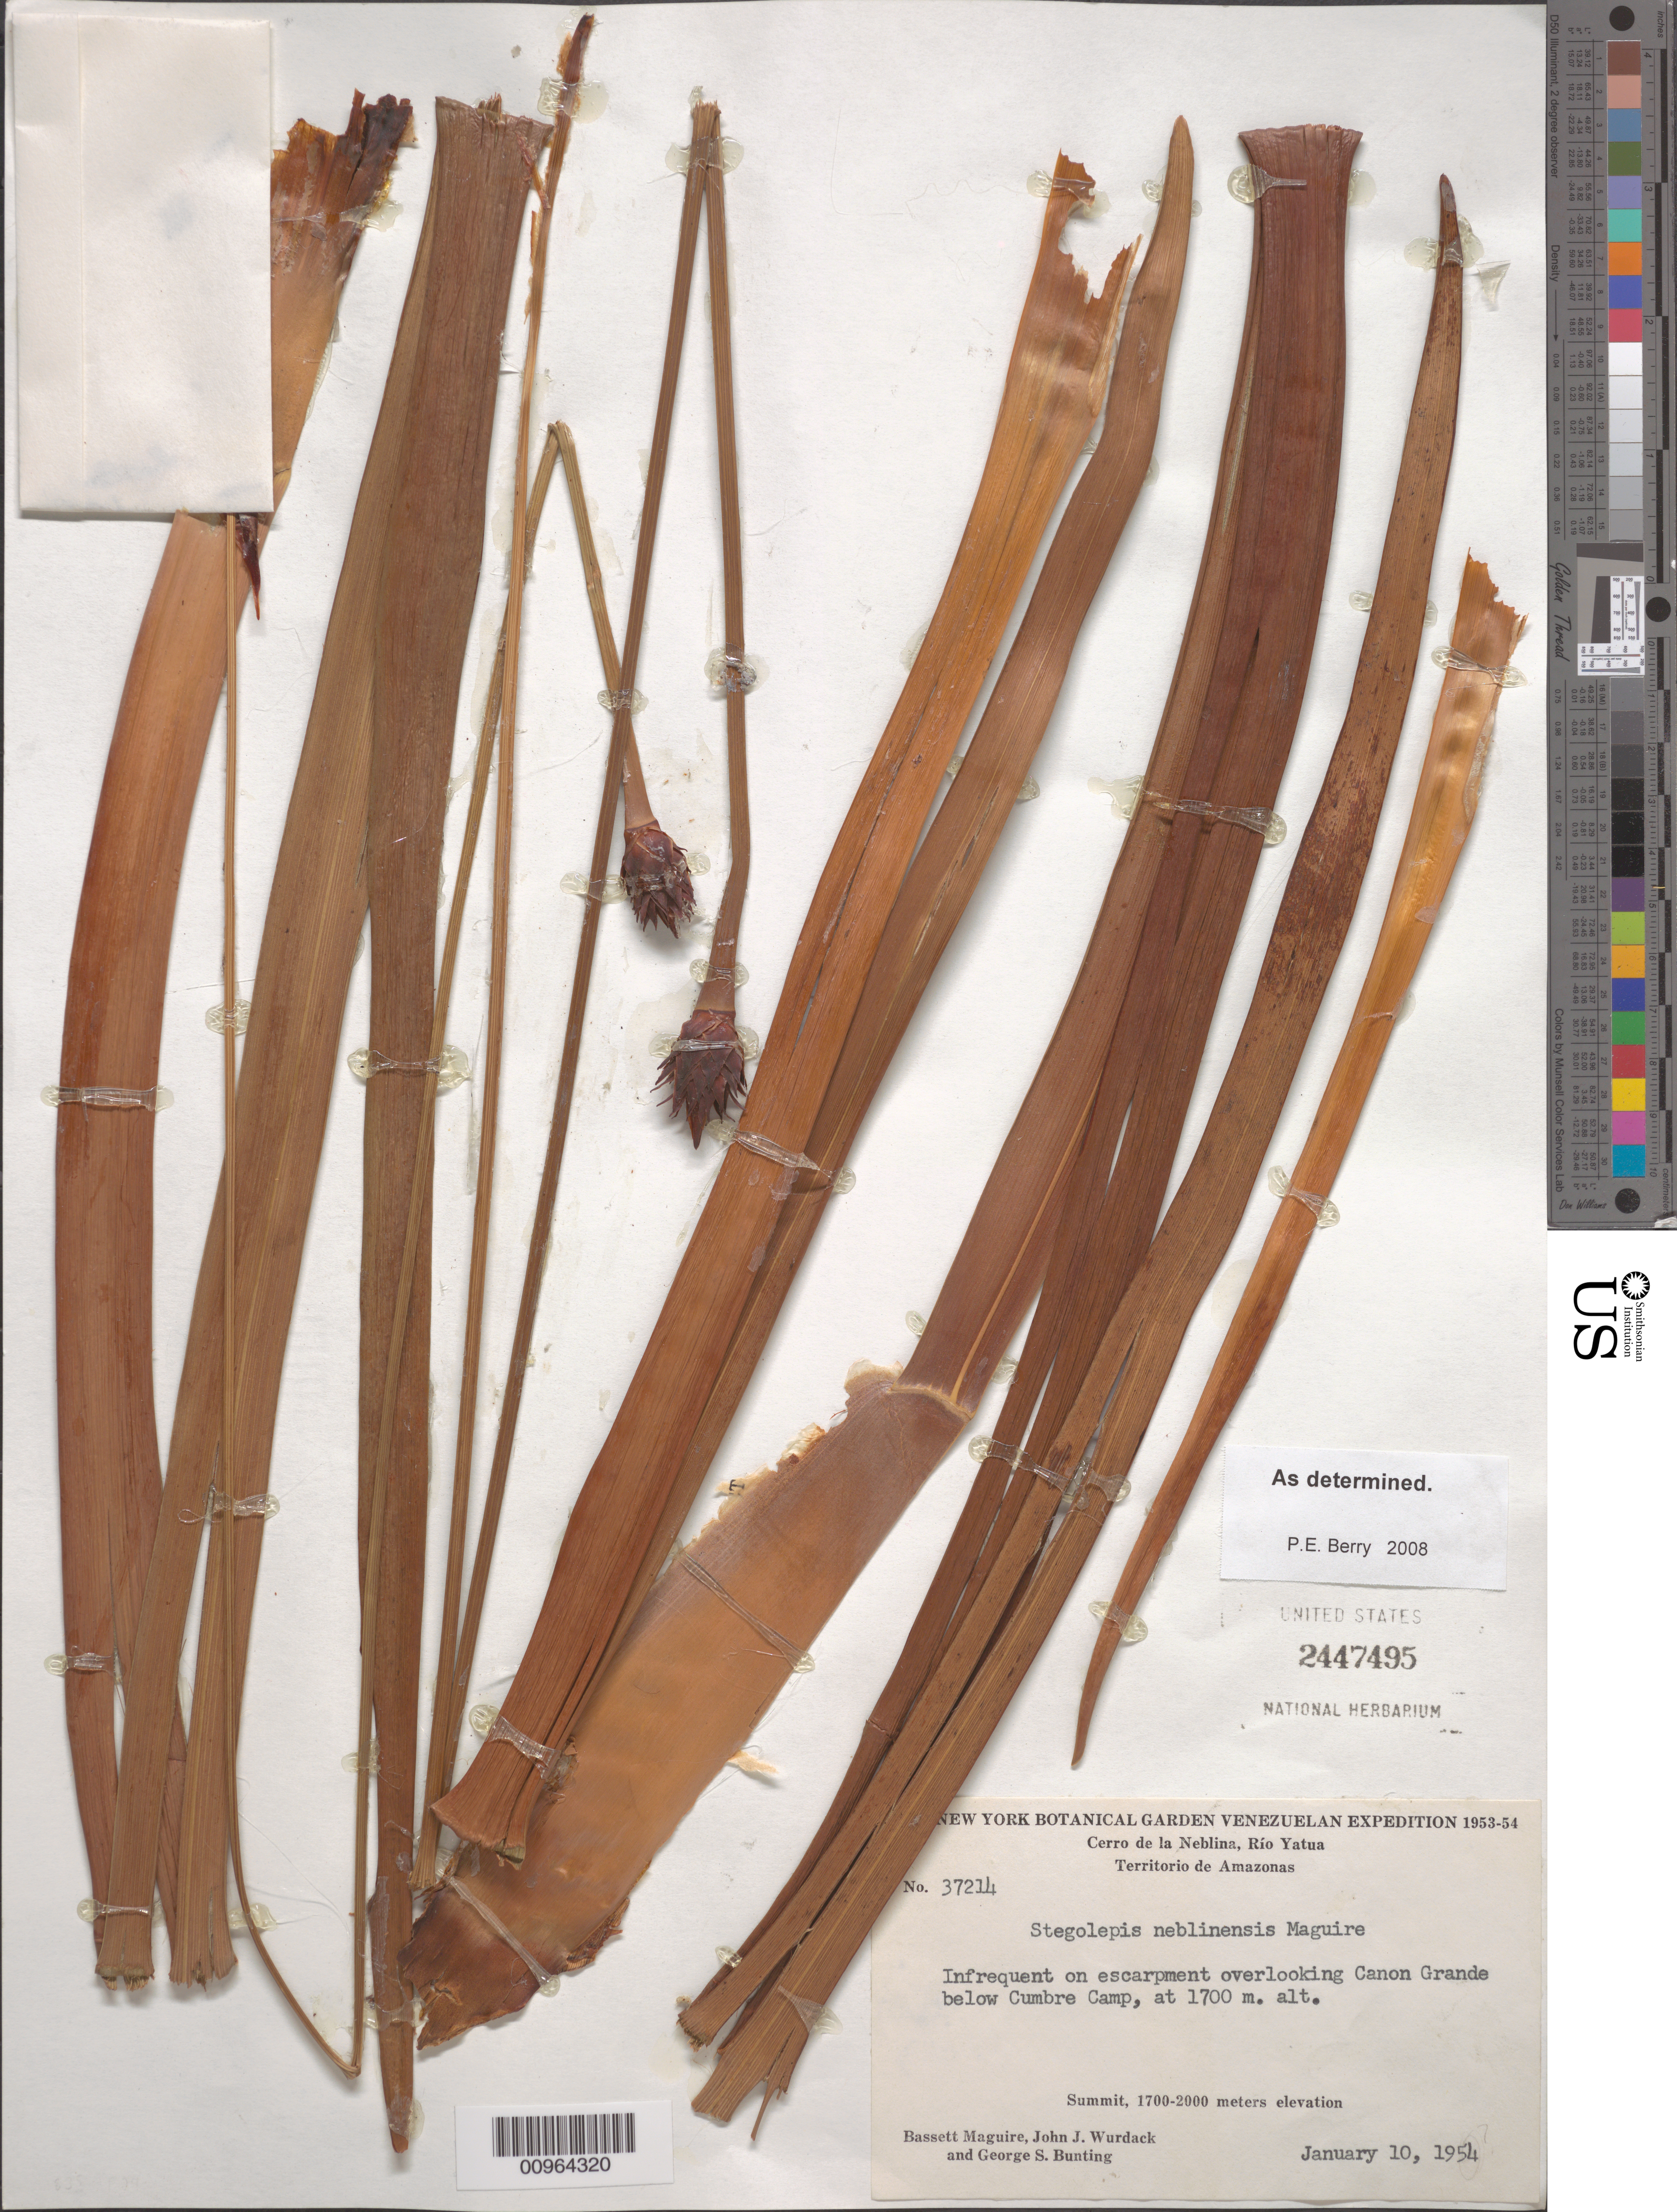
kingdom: Plantae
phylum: Tracheophyta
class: Liliopsida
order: Poales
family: Rapateaceae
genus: Stegolepis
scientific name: Stegolepis neblinensis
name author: Maguire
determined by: Berry, P. E., (WIS), University of Wisconsin - Madison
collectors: B. Maguire, J. J. Wurdack & G. S. Bunting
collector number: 37214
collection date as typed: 10-Jan-54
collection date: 1954-01-10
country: Venezuela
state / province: Amazonas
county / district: Río Negro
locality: Cerro de la Neblina; along escarpment overlooking Cano Grande below Cumbre Camp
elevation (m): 1700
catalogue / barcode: US 2447495